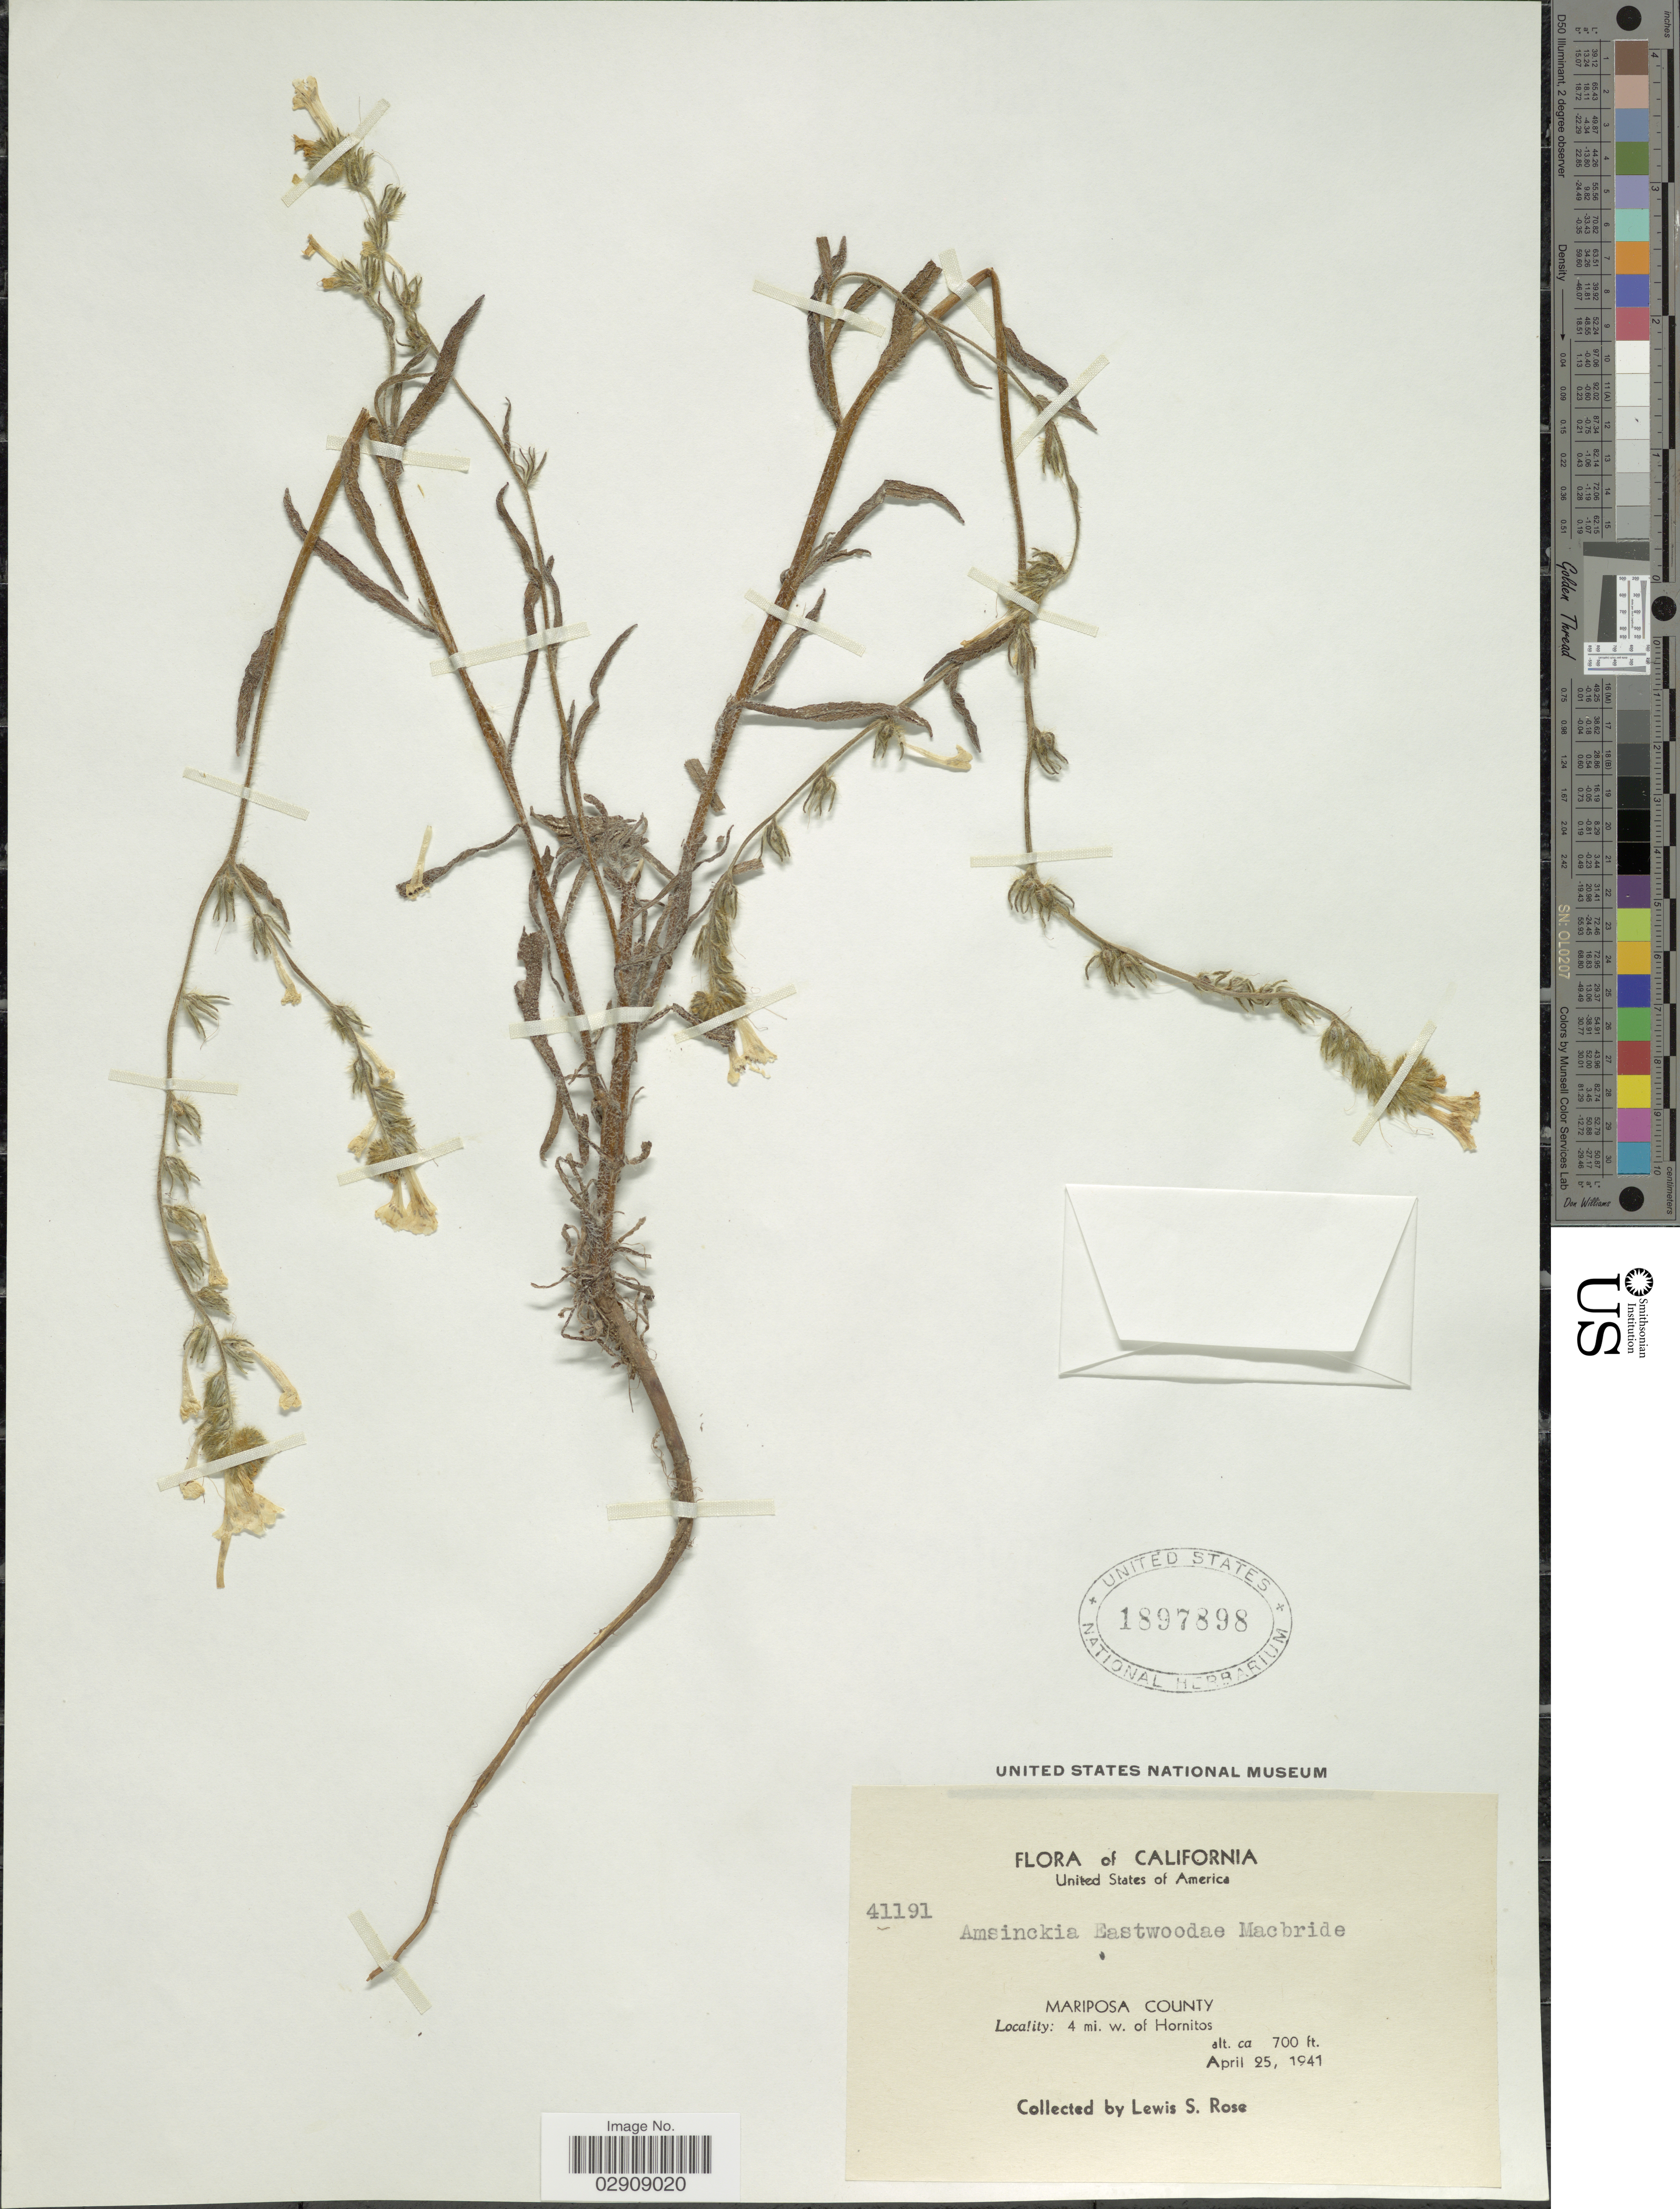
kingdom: Plantae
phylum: Tracheophyta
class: Magnoliopsida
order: Boraginales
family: Boraginaceae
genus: Amsinckia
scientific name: Amsinckia eastwoodiae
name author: J.F. Macbr.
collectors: L. S. Rose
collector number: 41191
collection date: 1941-04-25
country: United States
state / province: California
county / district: Mariposa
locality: Mariposa County. 4 mi. w. of Hornitos. California. United States of America.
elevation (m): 213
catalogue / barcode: US 1897898